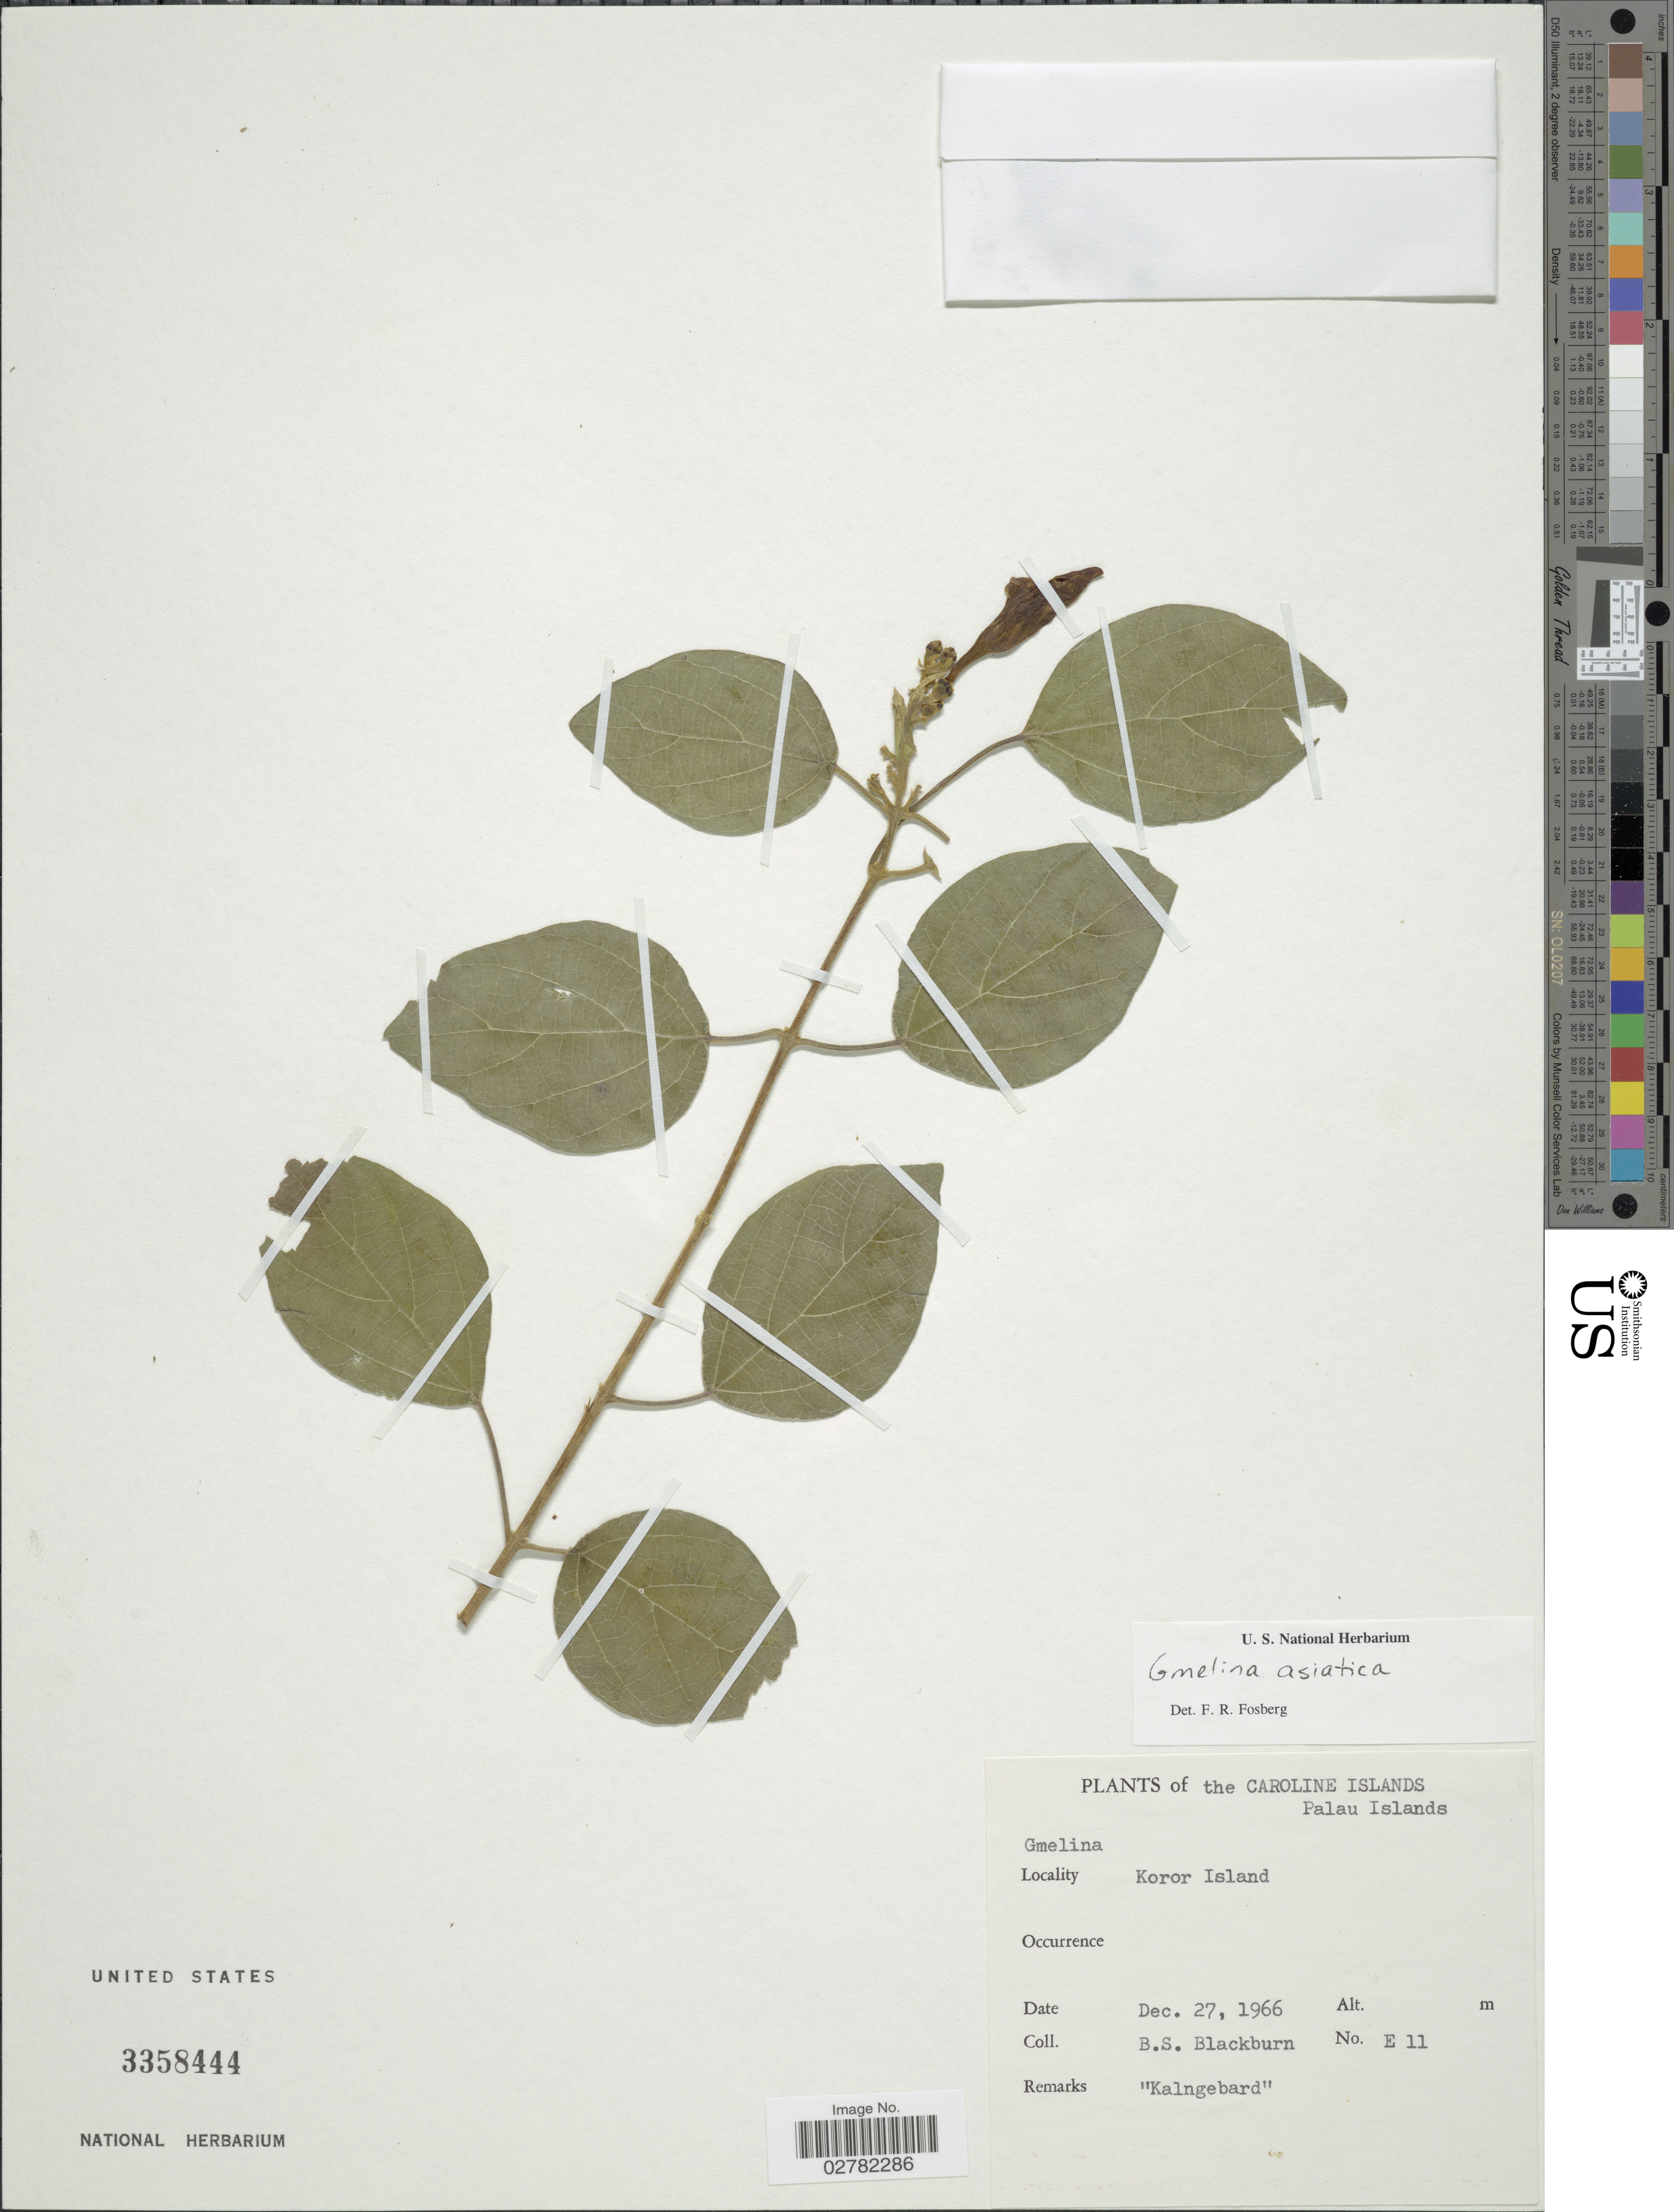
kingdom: Plantae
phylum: Tracheophyta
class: Magnoliopsida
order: Lamiales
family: Lamiaceae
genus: Gmelina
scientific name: Gmelina asiatica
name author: L.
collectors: B. S. Blackburn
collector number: E11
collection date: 1966-12-27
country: Palau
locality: The Caroline Islands. Palau Islands. Koror Island.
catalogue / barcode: US 3358444